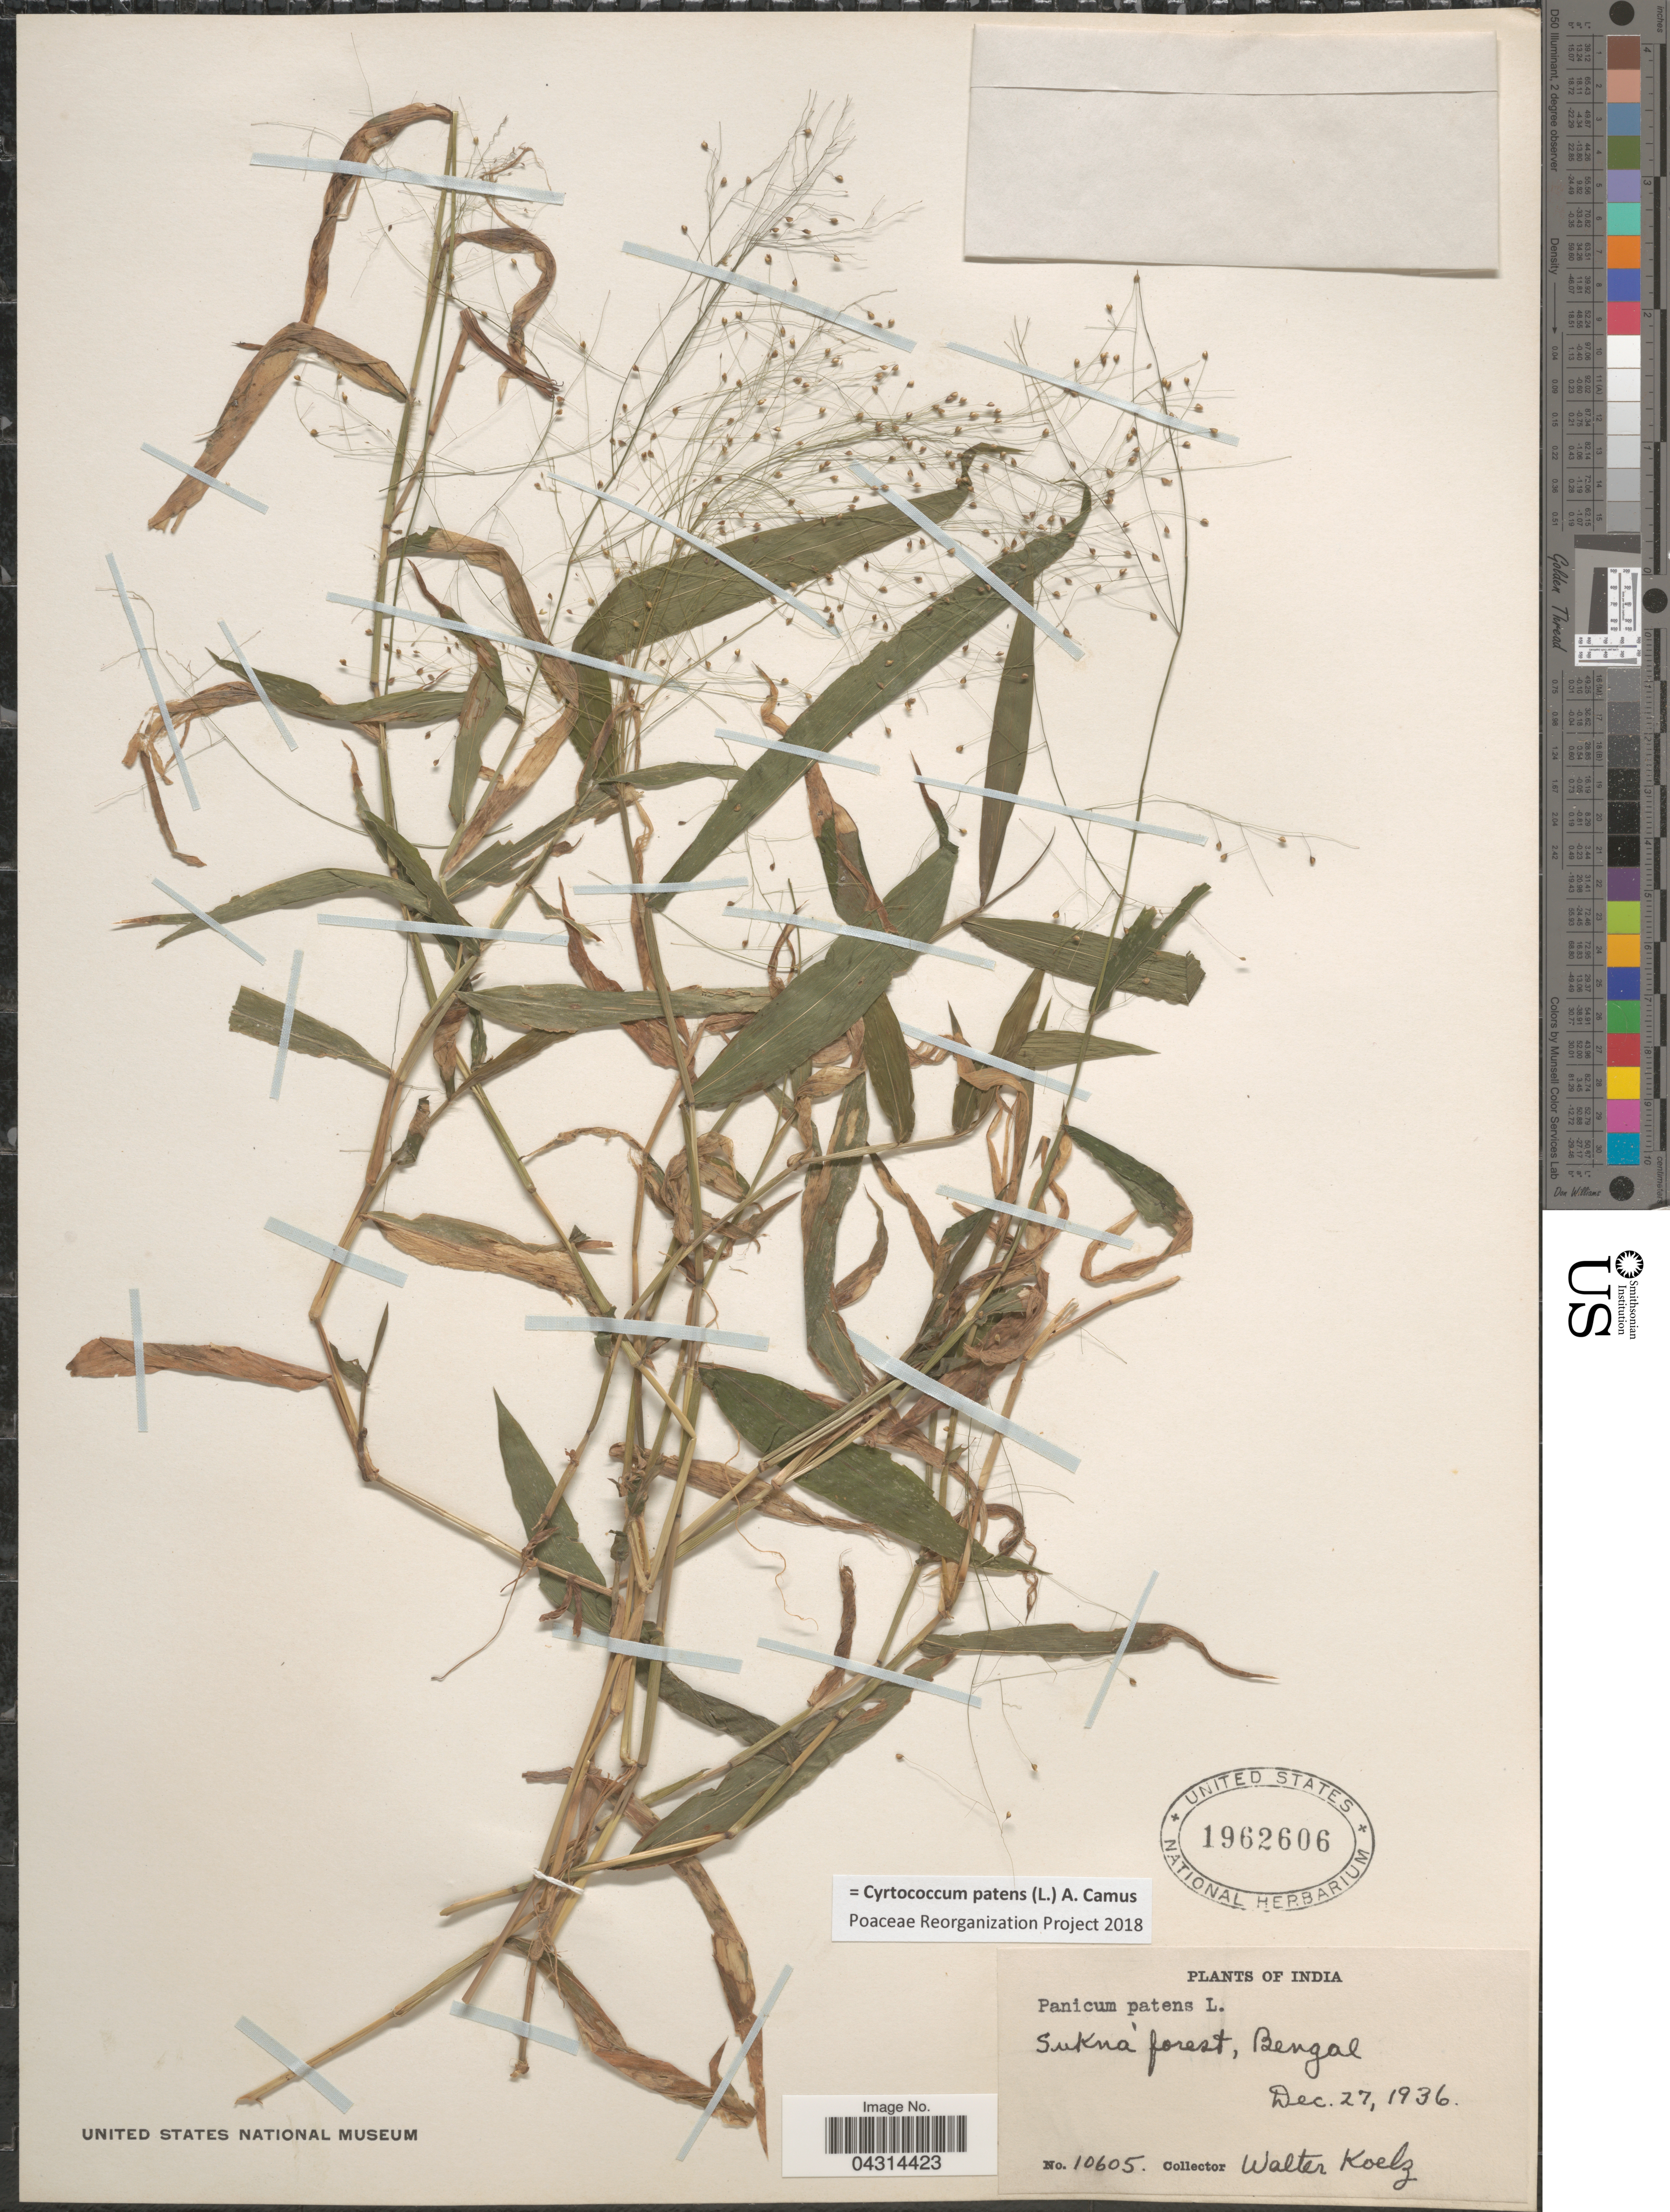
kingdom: Plantae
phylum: Tracheophyta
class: Liliopsida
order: Poales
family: Poaceae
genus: Cyrtococcum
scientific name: Cyrtococcum patens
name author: (L.) A. Camus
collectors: W. N. Koelz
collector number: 10605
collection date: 1936-12-27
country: India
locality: Sukna forest, Bengal.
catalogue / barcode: US 1962606